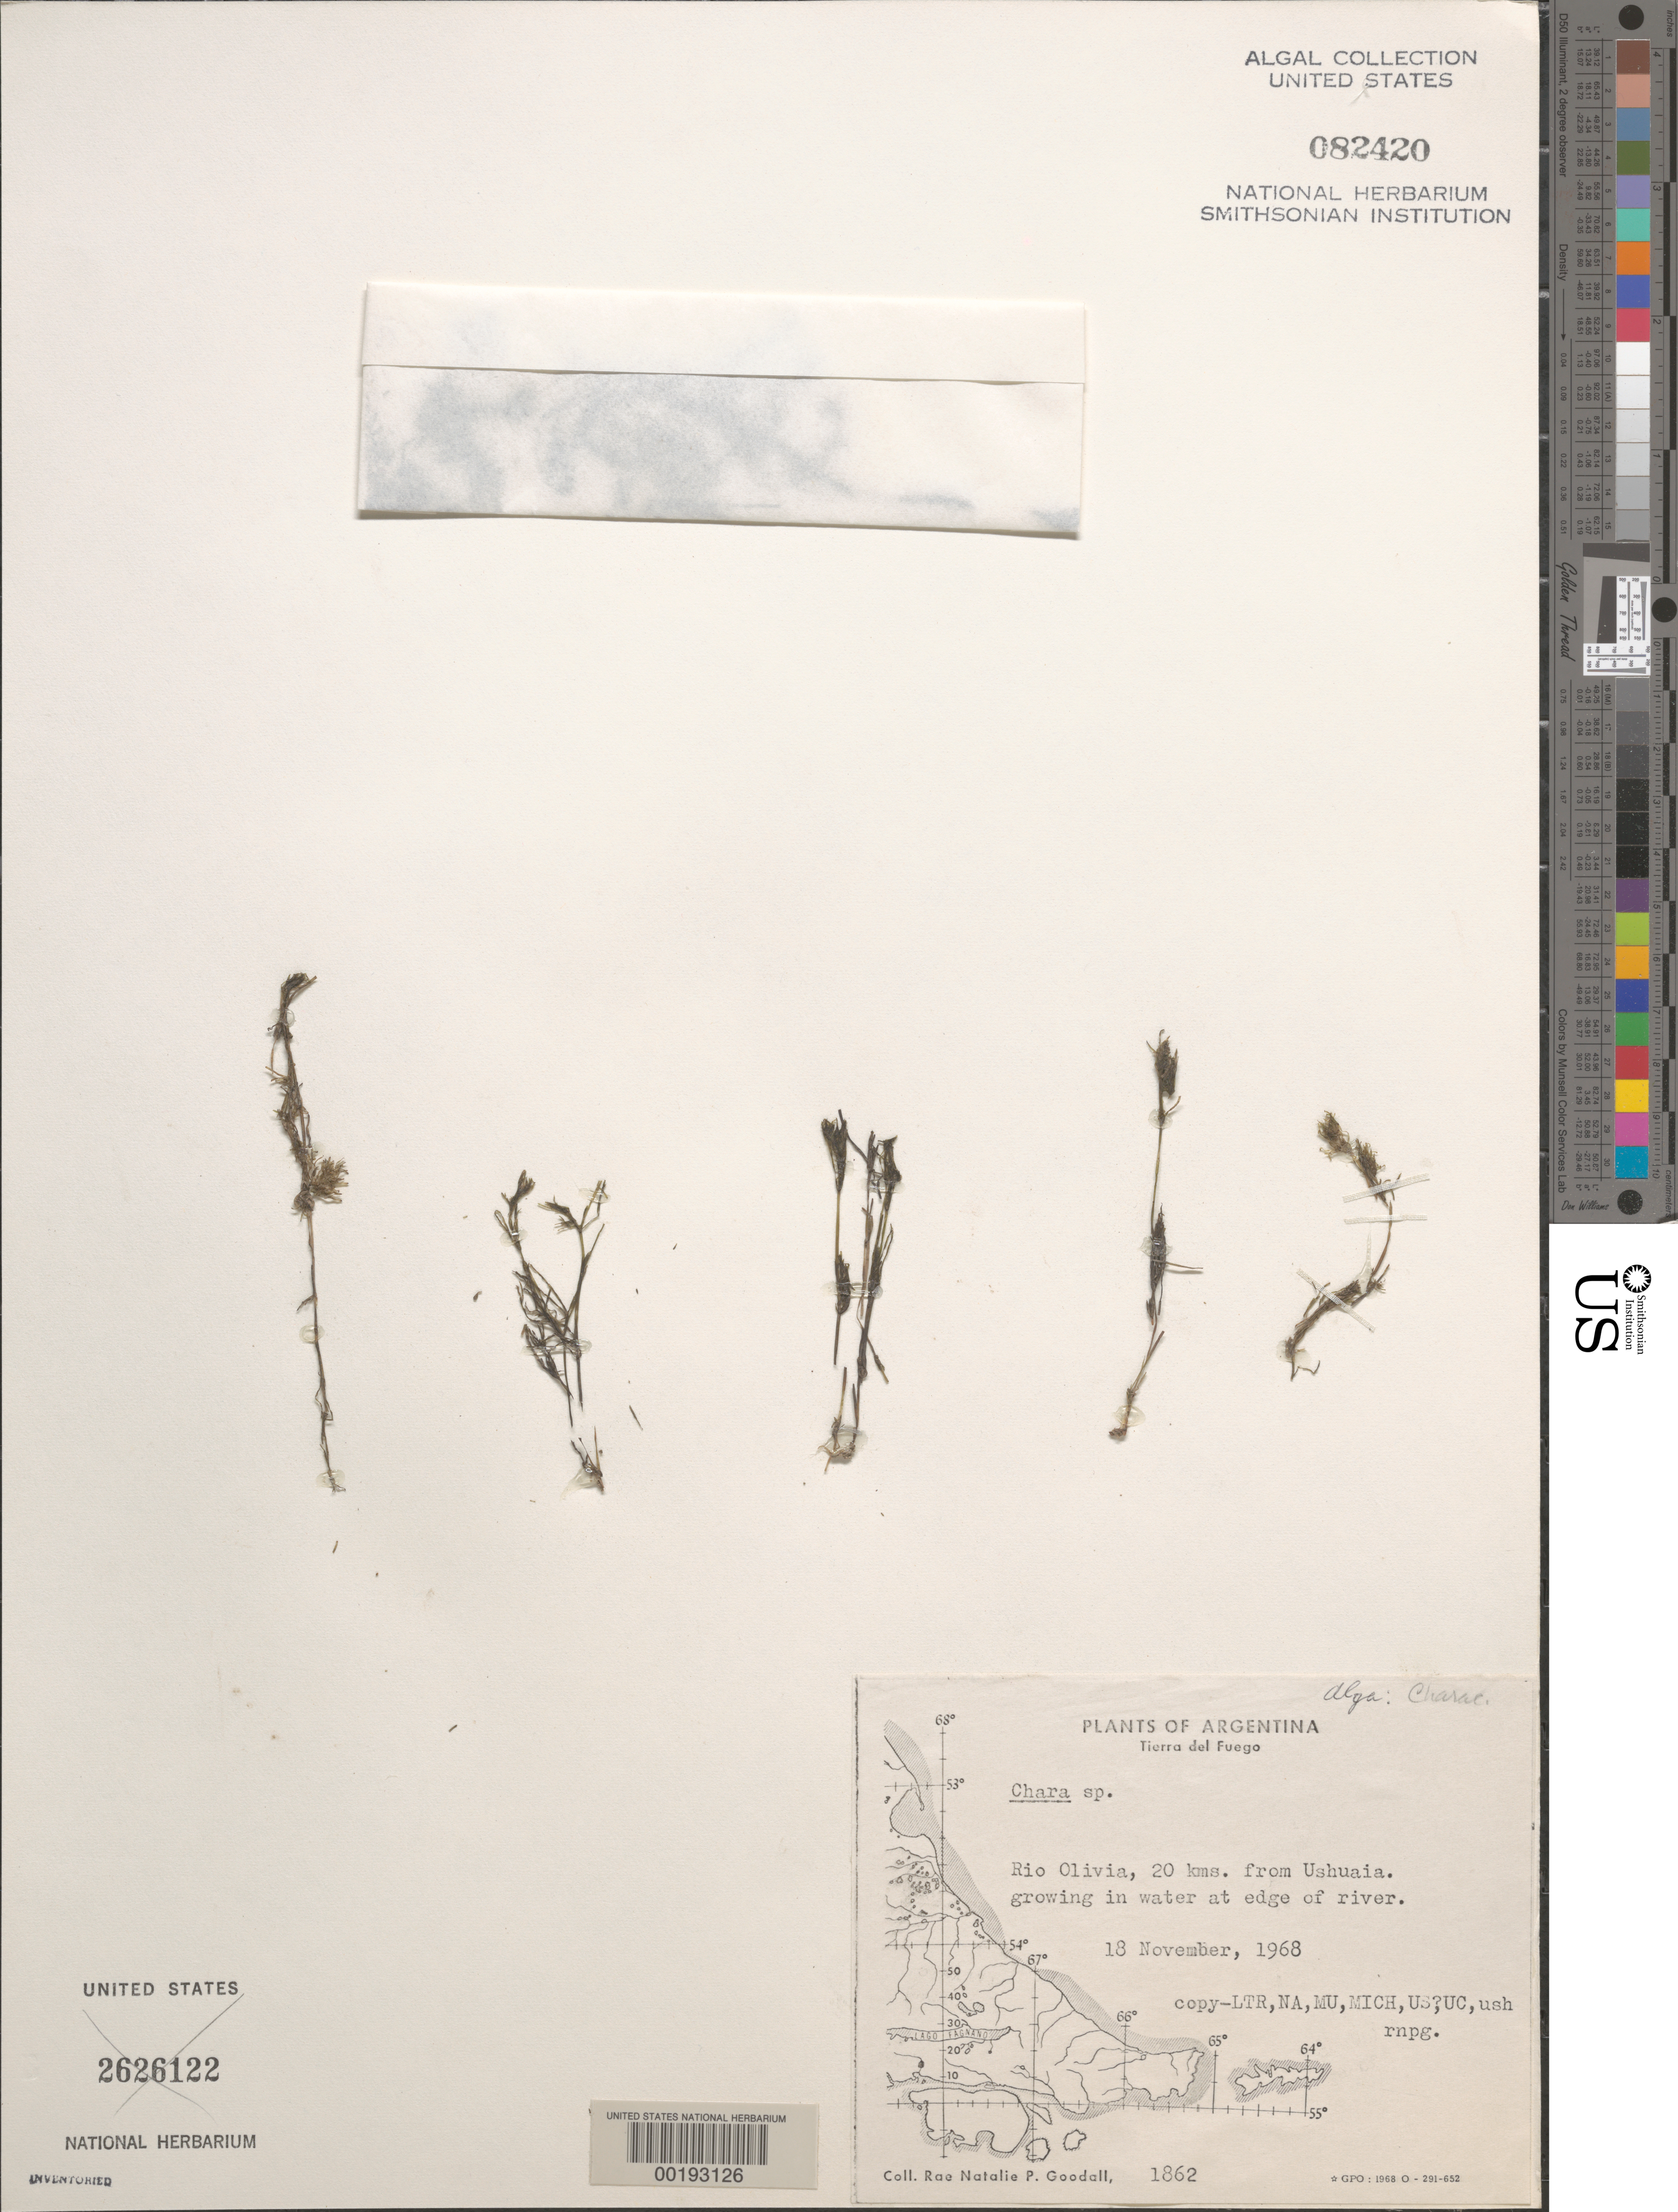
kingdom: Plantae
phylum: Charophyta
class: Charophyceae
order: Charales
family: Characeae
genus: Chara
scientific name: Chara sp.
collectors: R. Goodall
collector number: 1862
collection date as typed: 18 Nov 1968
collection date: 1968-11-18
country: Argentina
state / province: Tierra del Fuego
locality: Rio Olivia, 20 km from Ushuaia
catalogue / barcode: US 82420